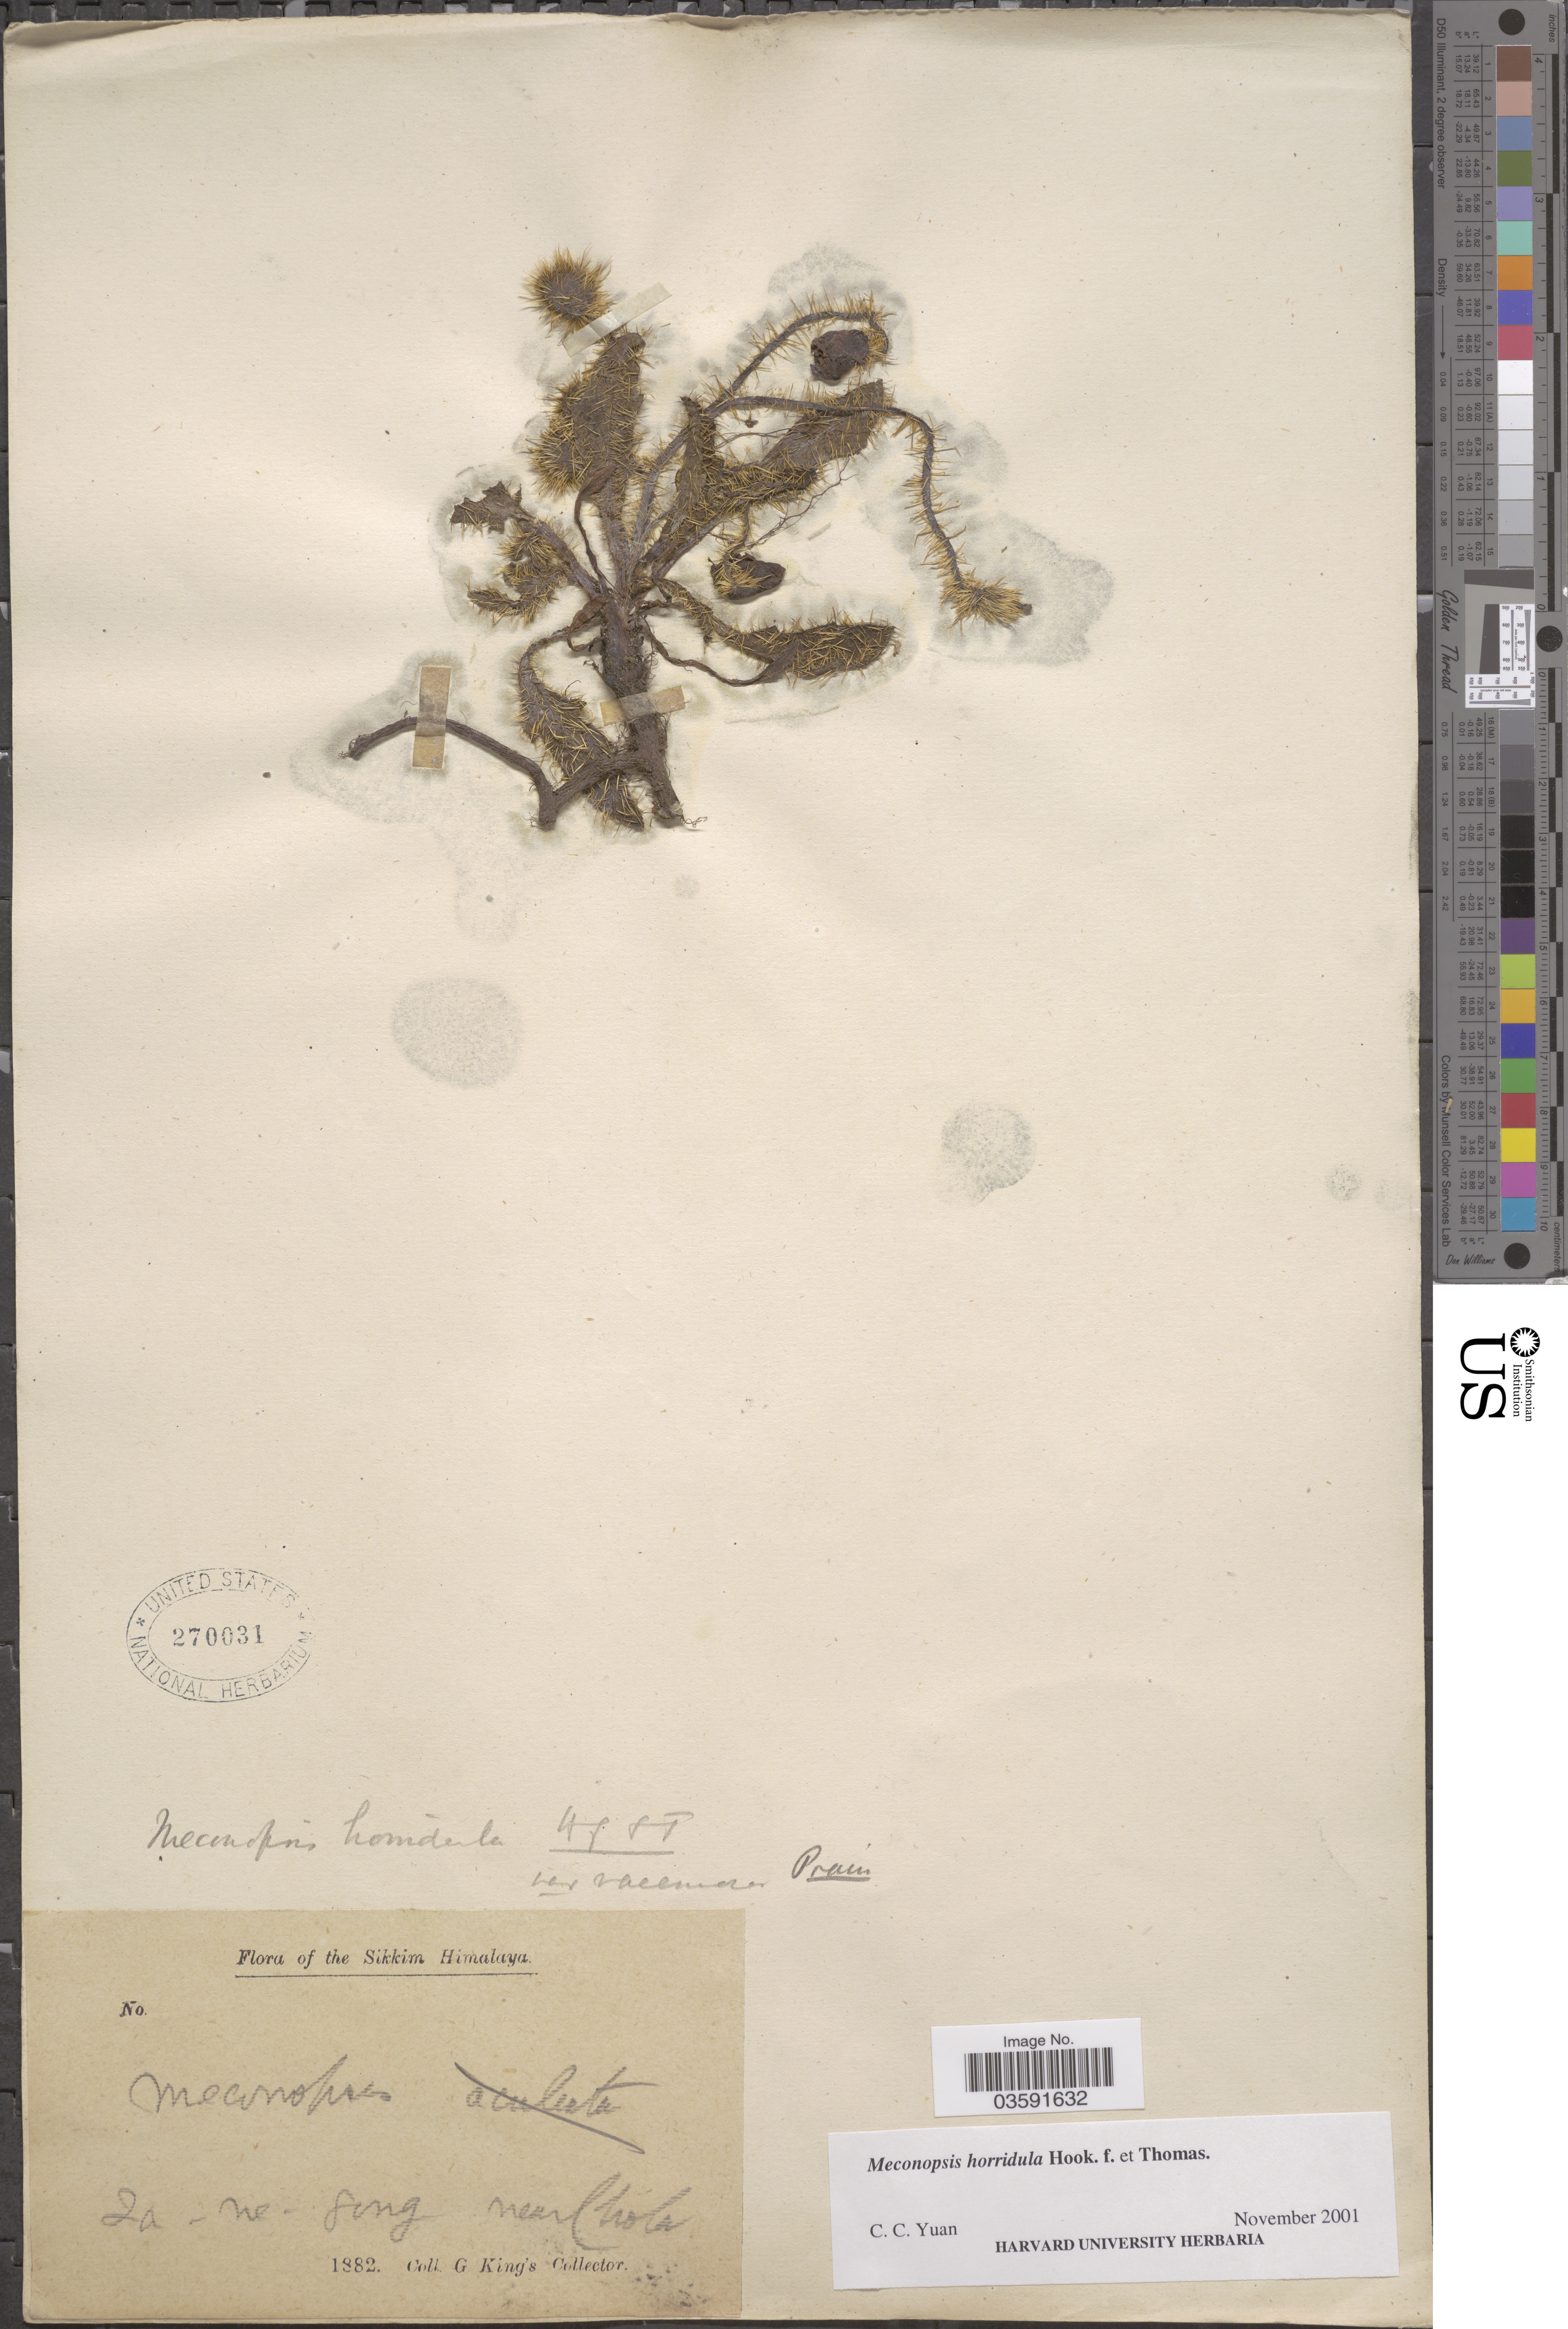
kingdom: Plantae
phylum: Tracheophyta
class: Magnoliopsida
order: Ranunculales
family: Papaveraceae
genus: Meconopsis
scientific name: Meconopsis horridula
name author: Hook. f. & Thomson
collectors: Dr. King's collector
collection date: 1882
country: India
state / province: Sikkim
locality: The Sikkim Himalaya. Za [interpreted]-ne-sing [interpreted] near Chola [interpreted].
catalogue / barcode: US 270031